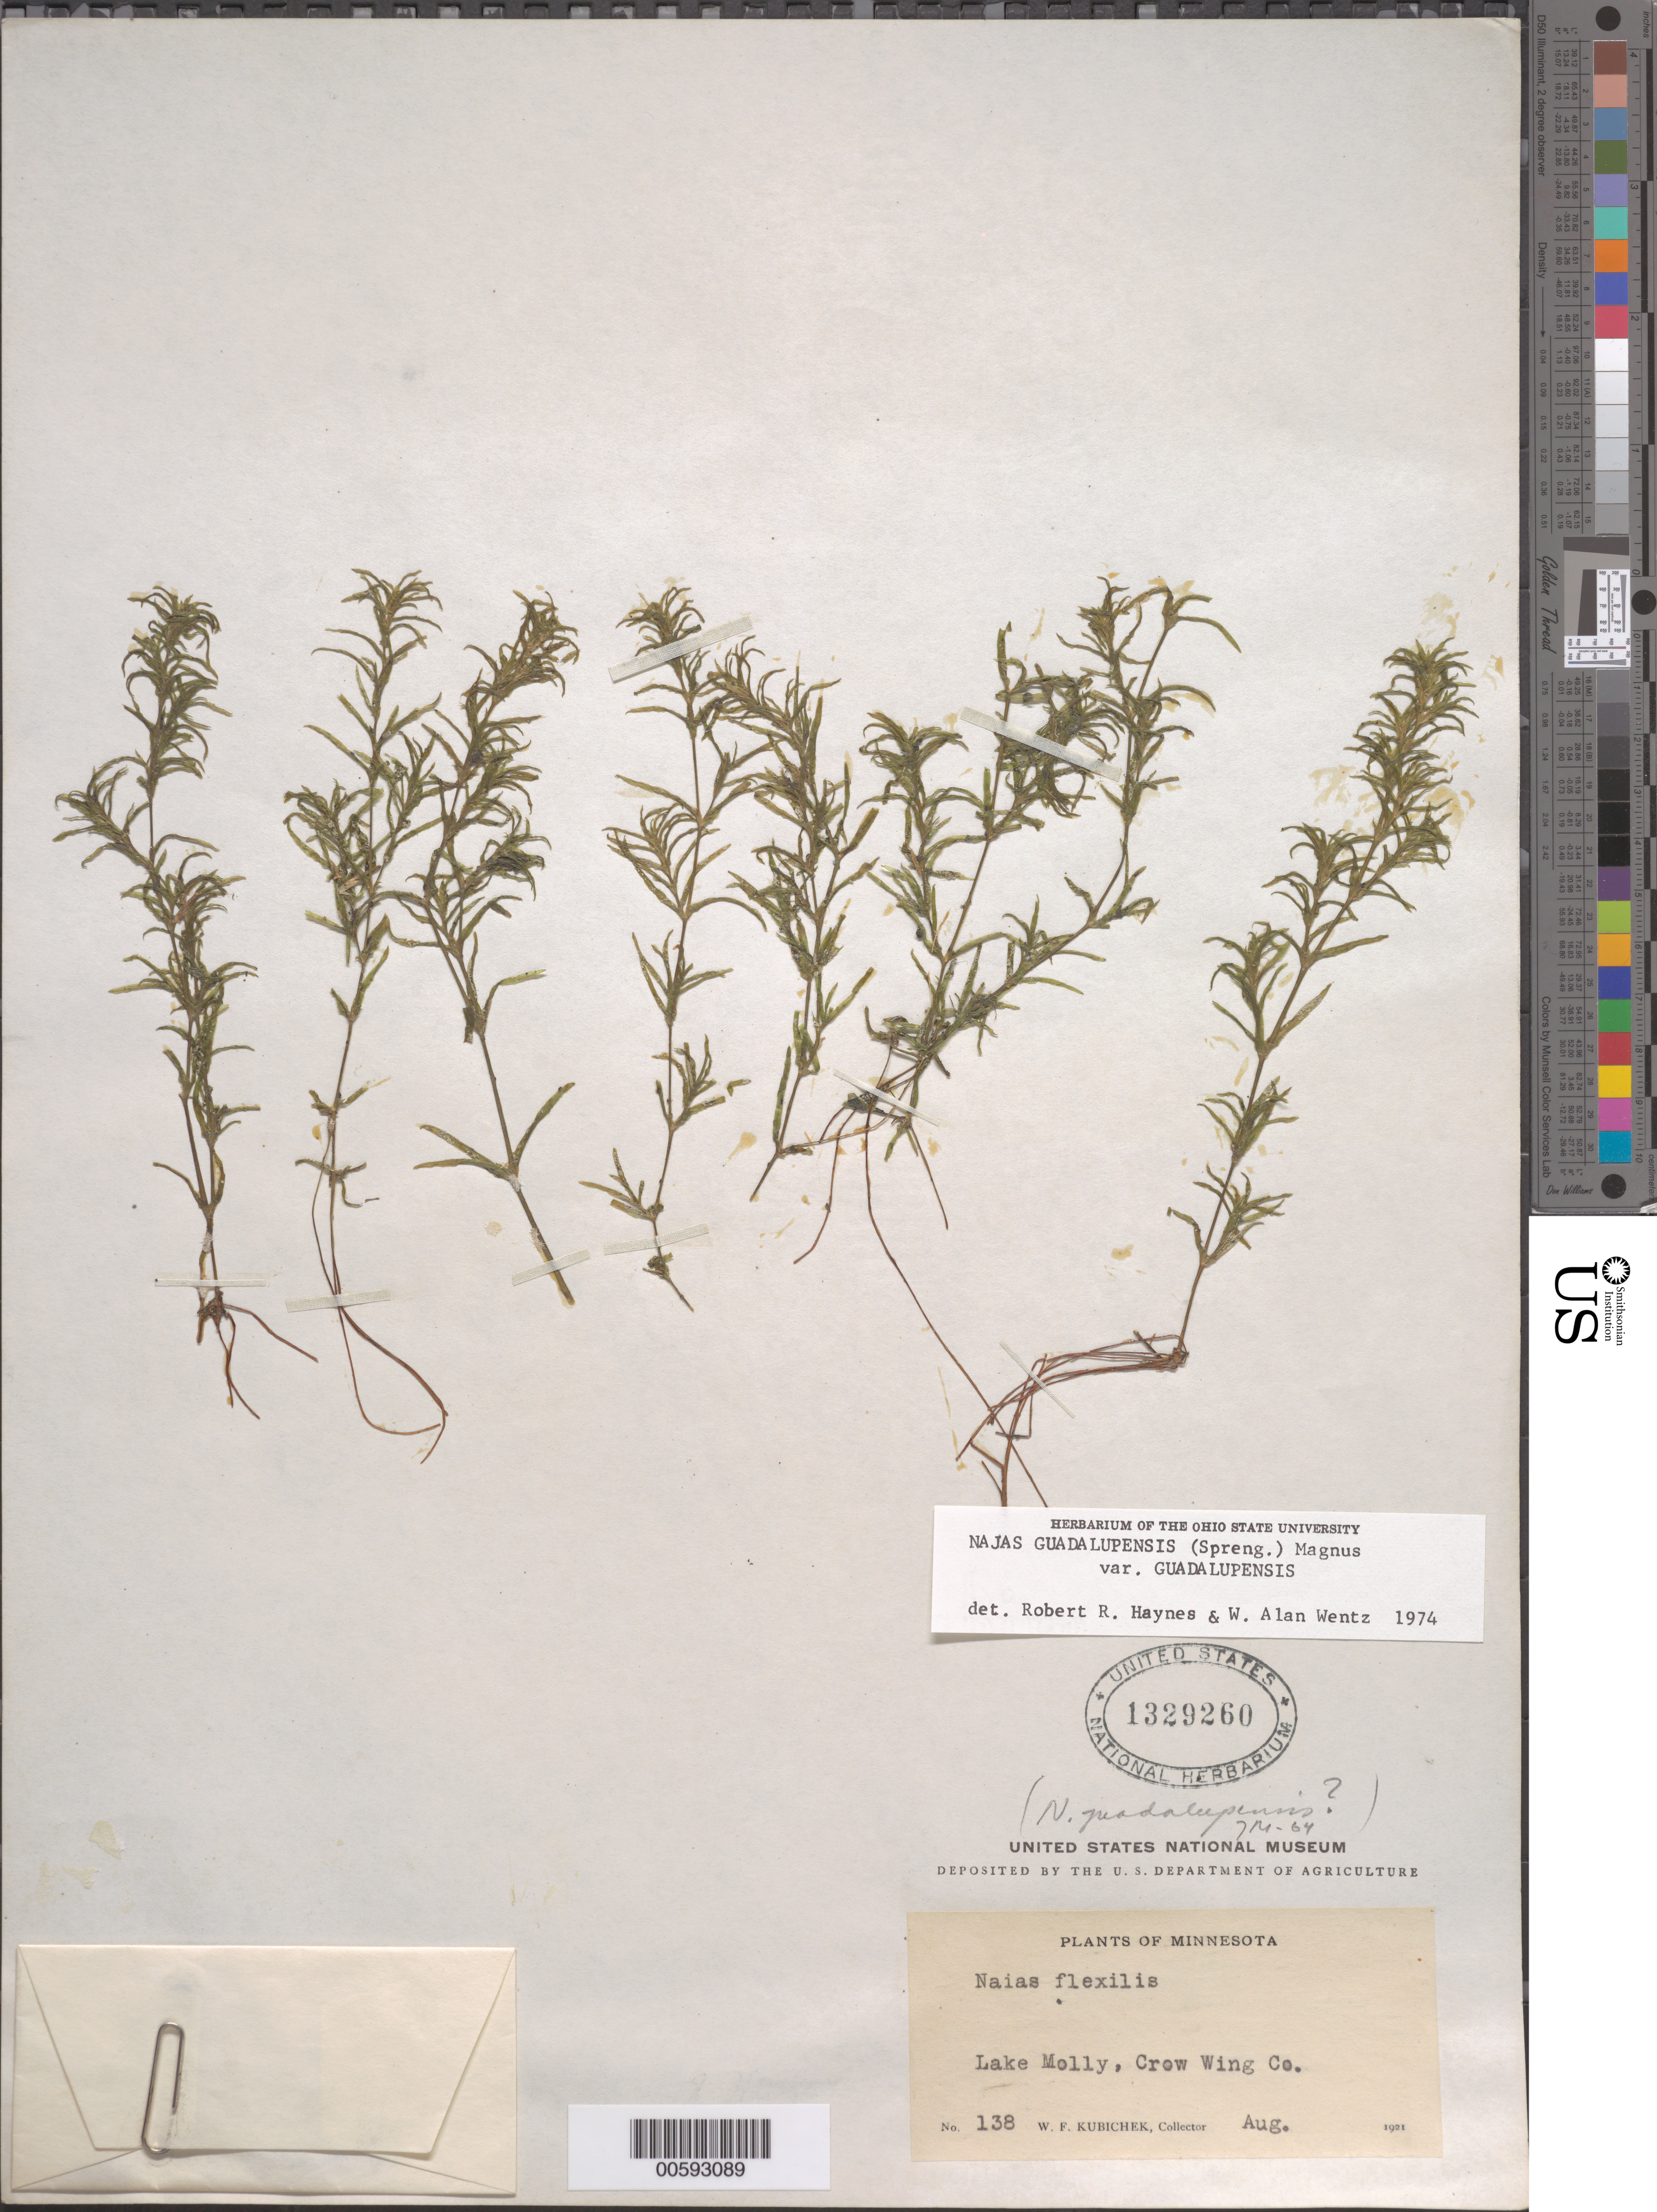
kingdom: Plantae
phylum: Tracheophyta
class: Liliopsida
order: Alismatales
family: Hydrocharitaceae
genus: Najas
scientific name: Najas guadalupensis var. guadalupensis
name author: (Spreng.) Magnus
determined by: Haynes, R. R.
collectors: W. Kubichek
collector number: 138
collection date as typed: Aug 1921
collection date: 1921-08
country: United States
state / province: Minnesota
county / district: Crow Wing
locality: Lake Molly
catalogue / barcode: US 1329260